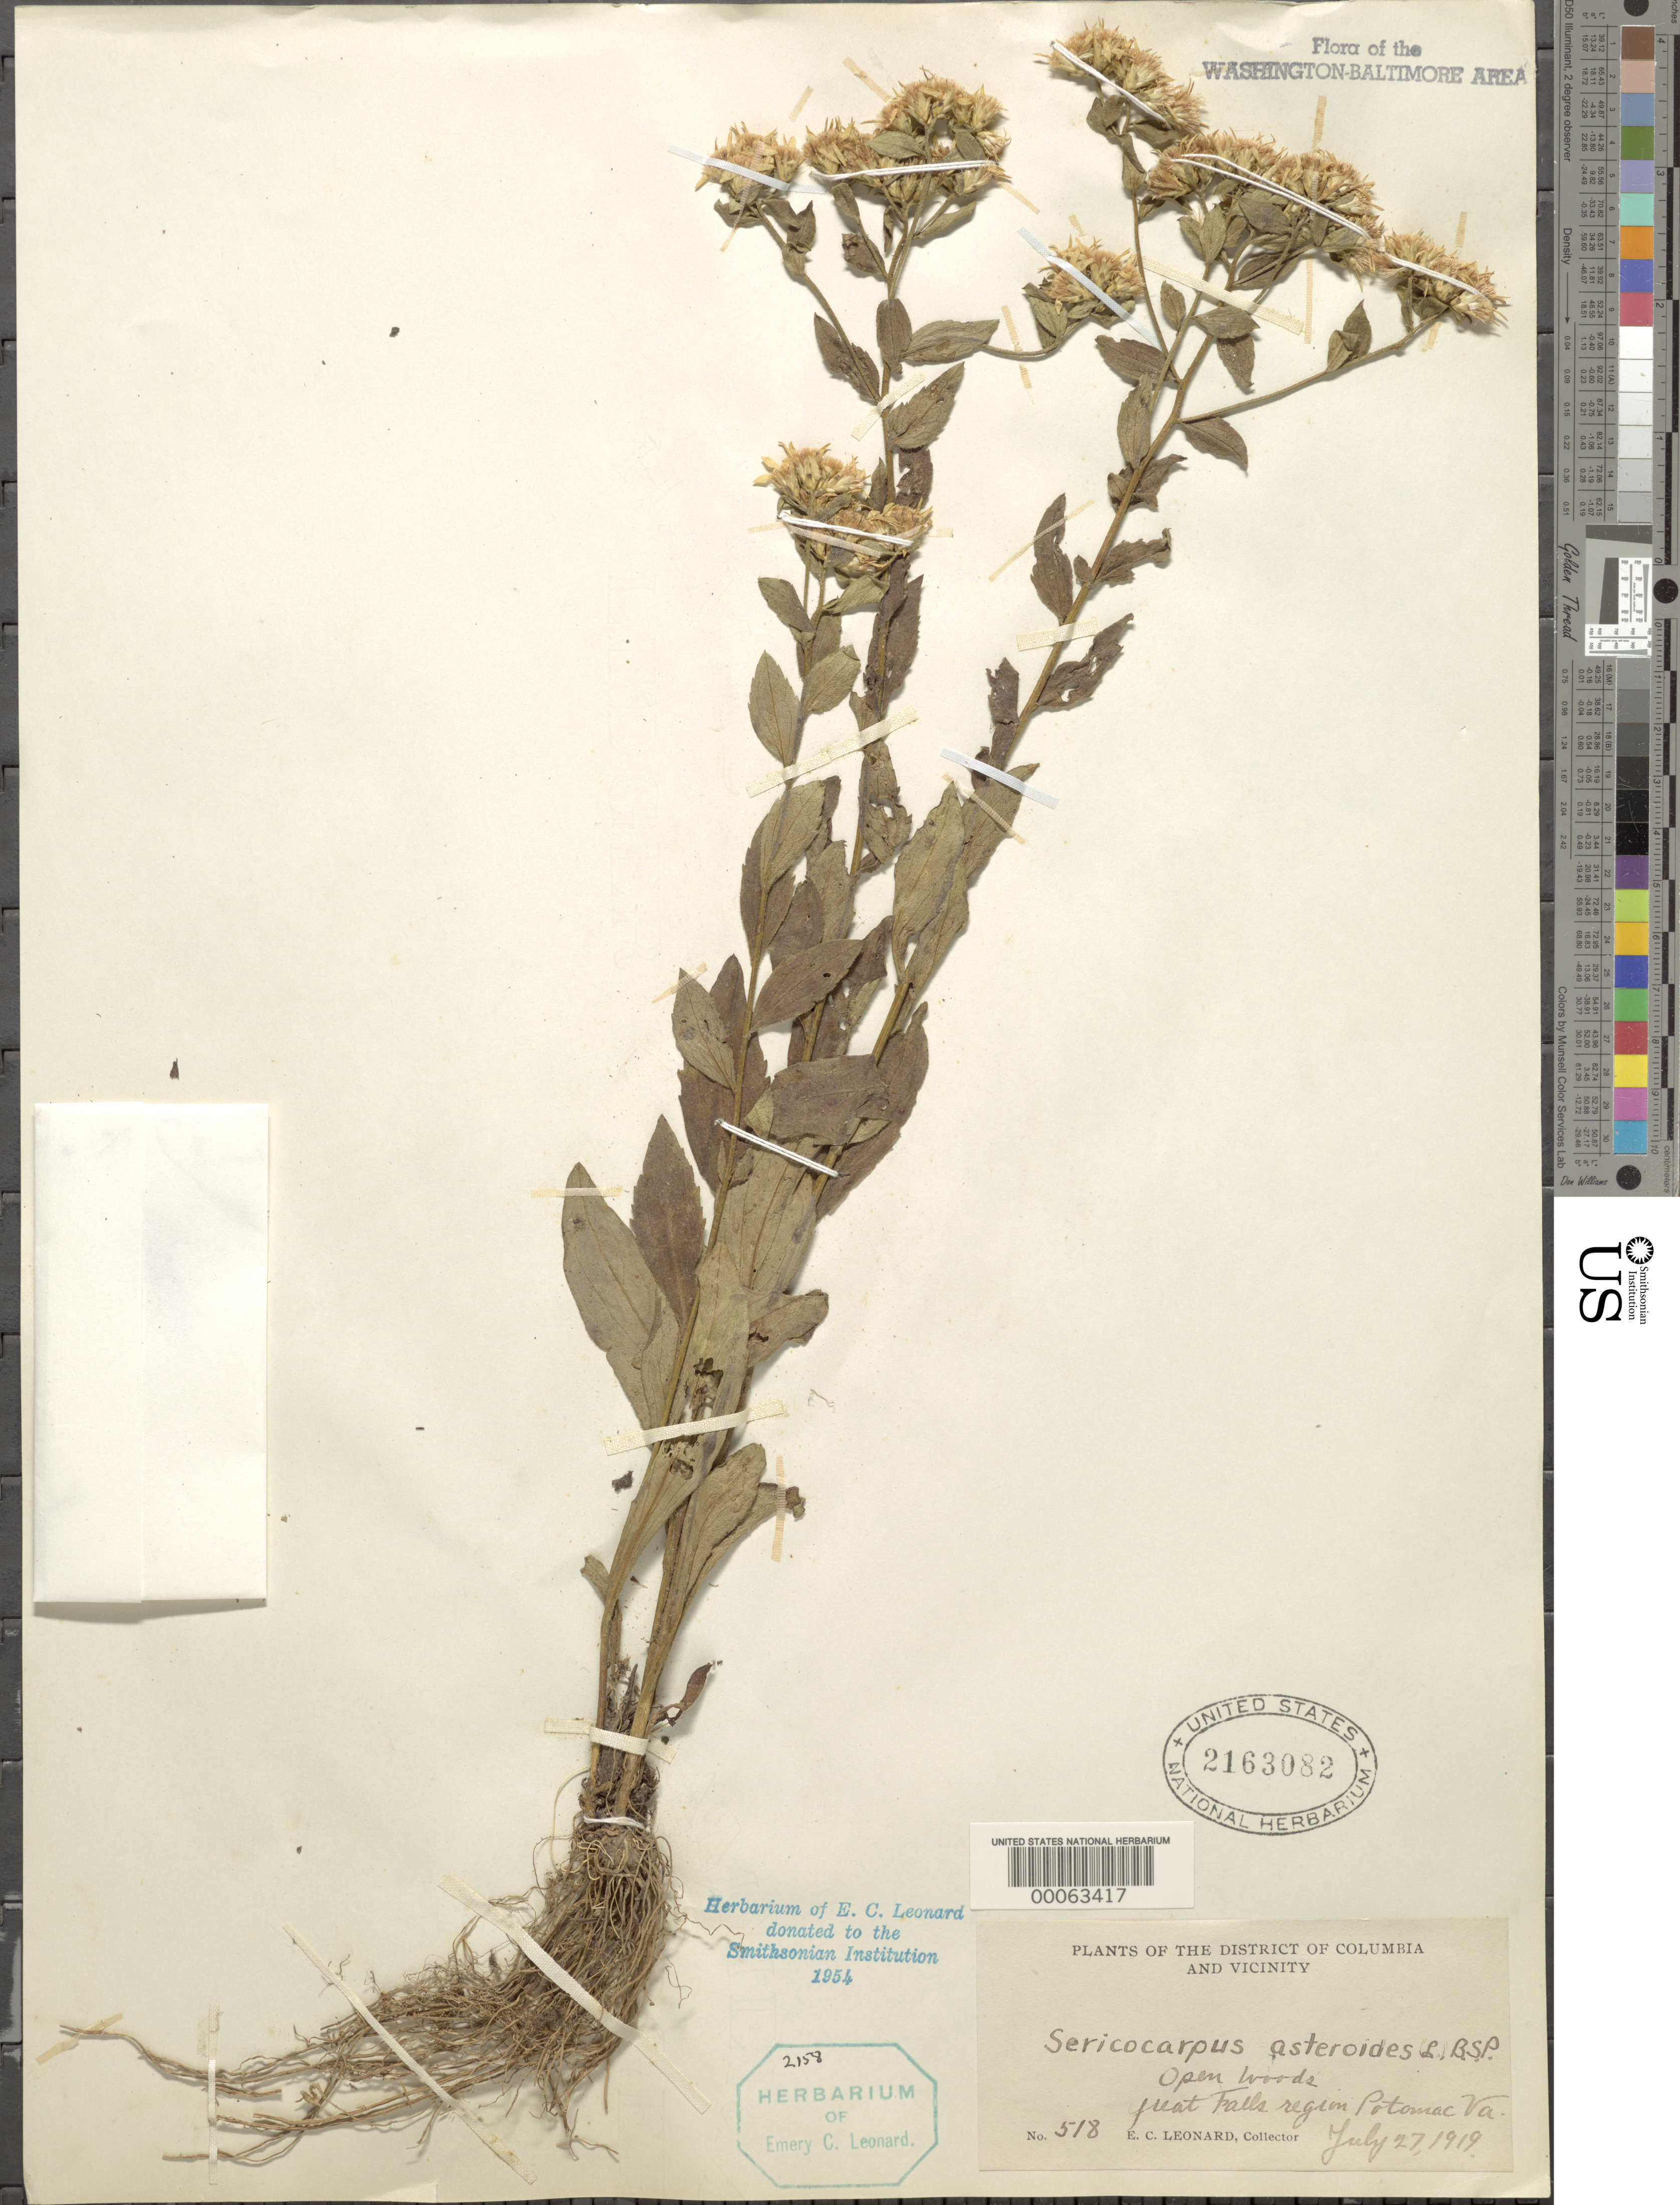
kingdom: Plantae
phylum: Tracheophyta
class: Magnoliopsida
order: Asterales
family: Asteraceae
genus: Sericocarpus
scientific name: Sericocarpus asteroides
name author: (L.) Britton, Stearns & Poggenb.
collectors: E. C. Leonard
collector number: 518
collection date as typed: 27 Jul 1919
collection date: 1919-07-27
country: United States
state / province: Virginia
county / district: Fairfax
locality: Great Falls Region C. & O. Canal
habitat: Open woods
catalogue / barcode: US 2163082